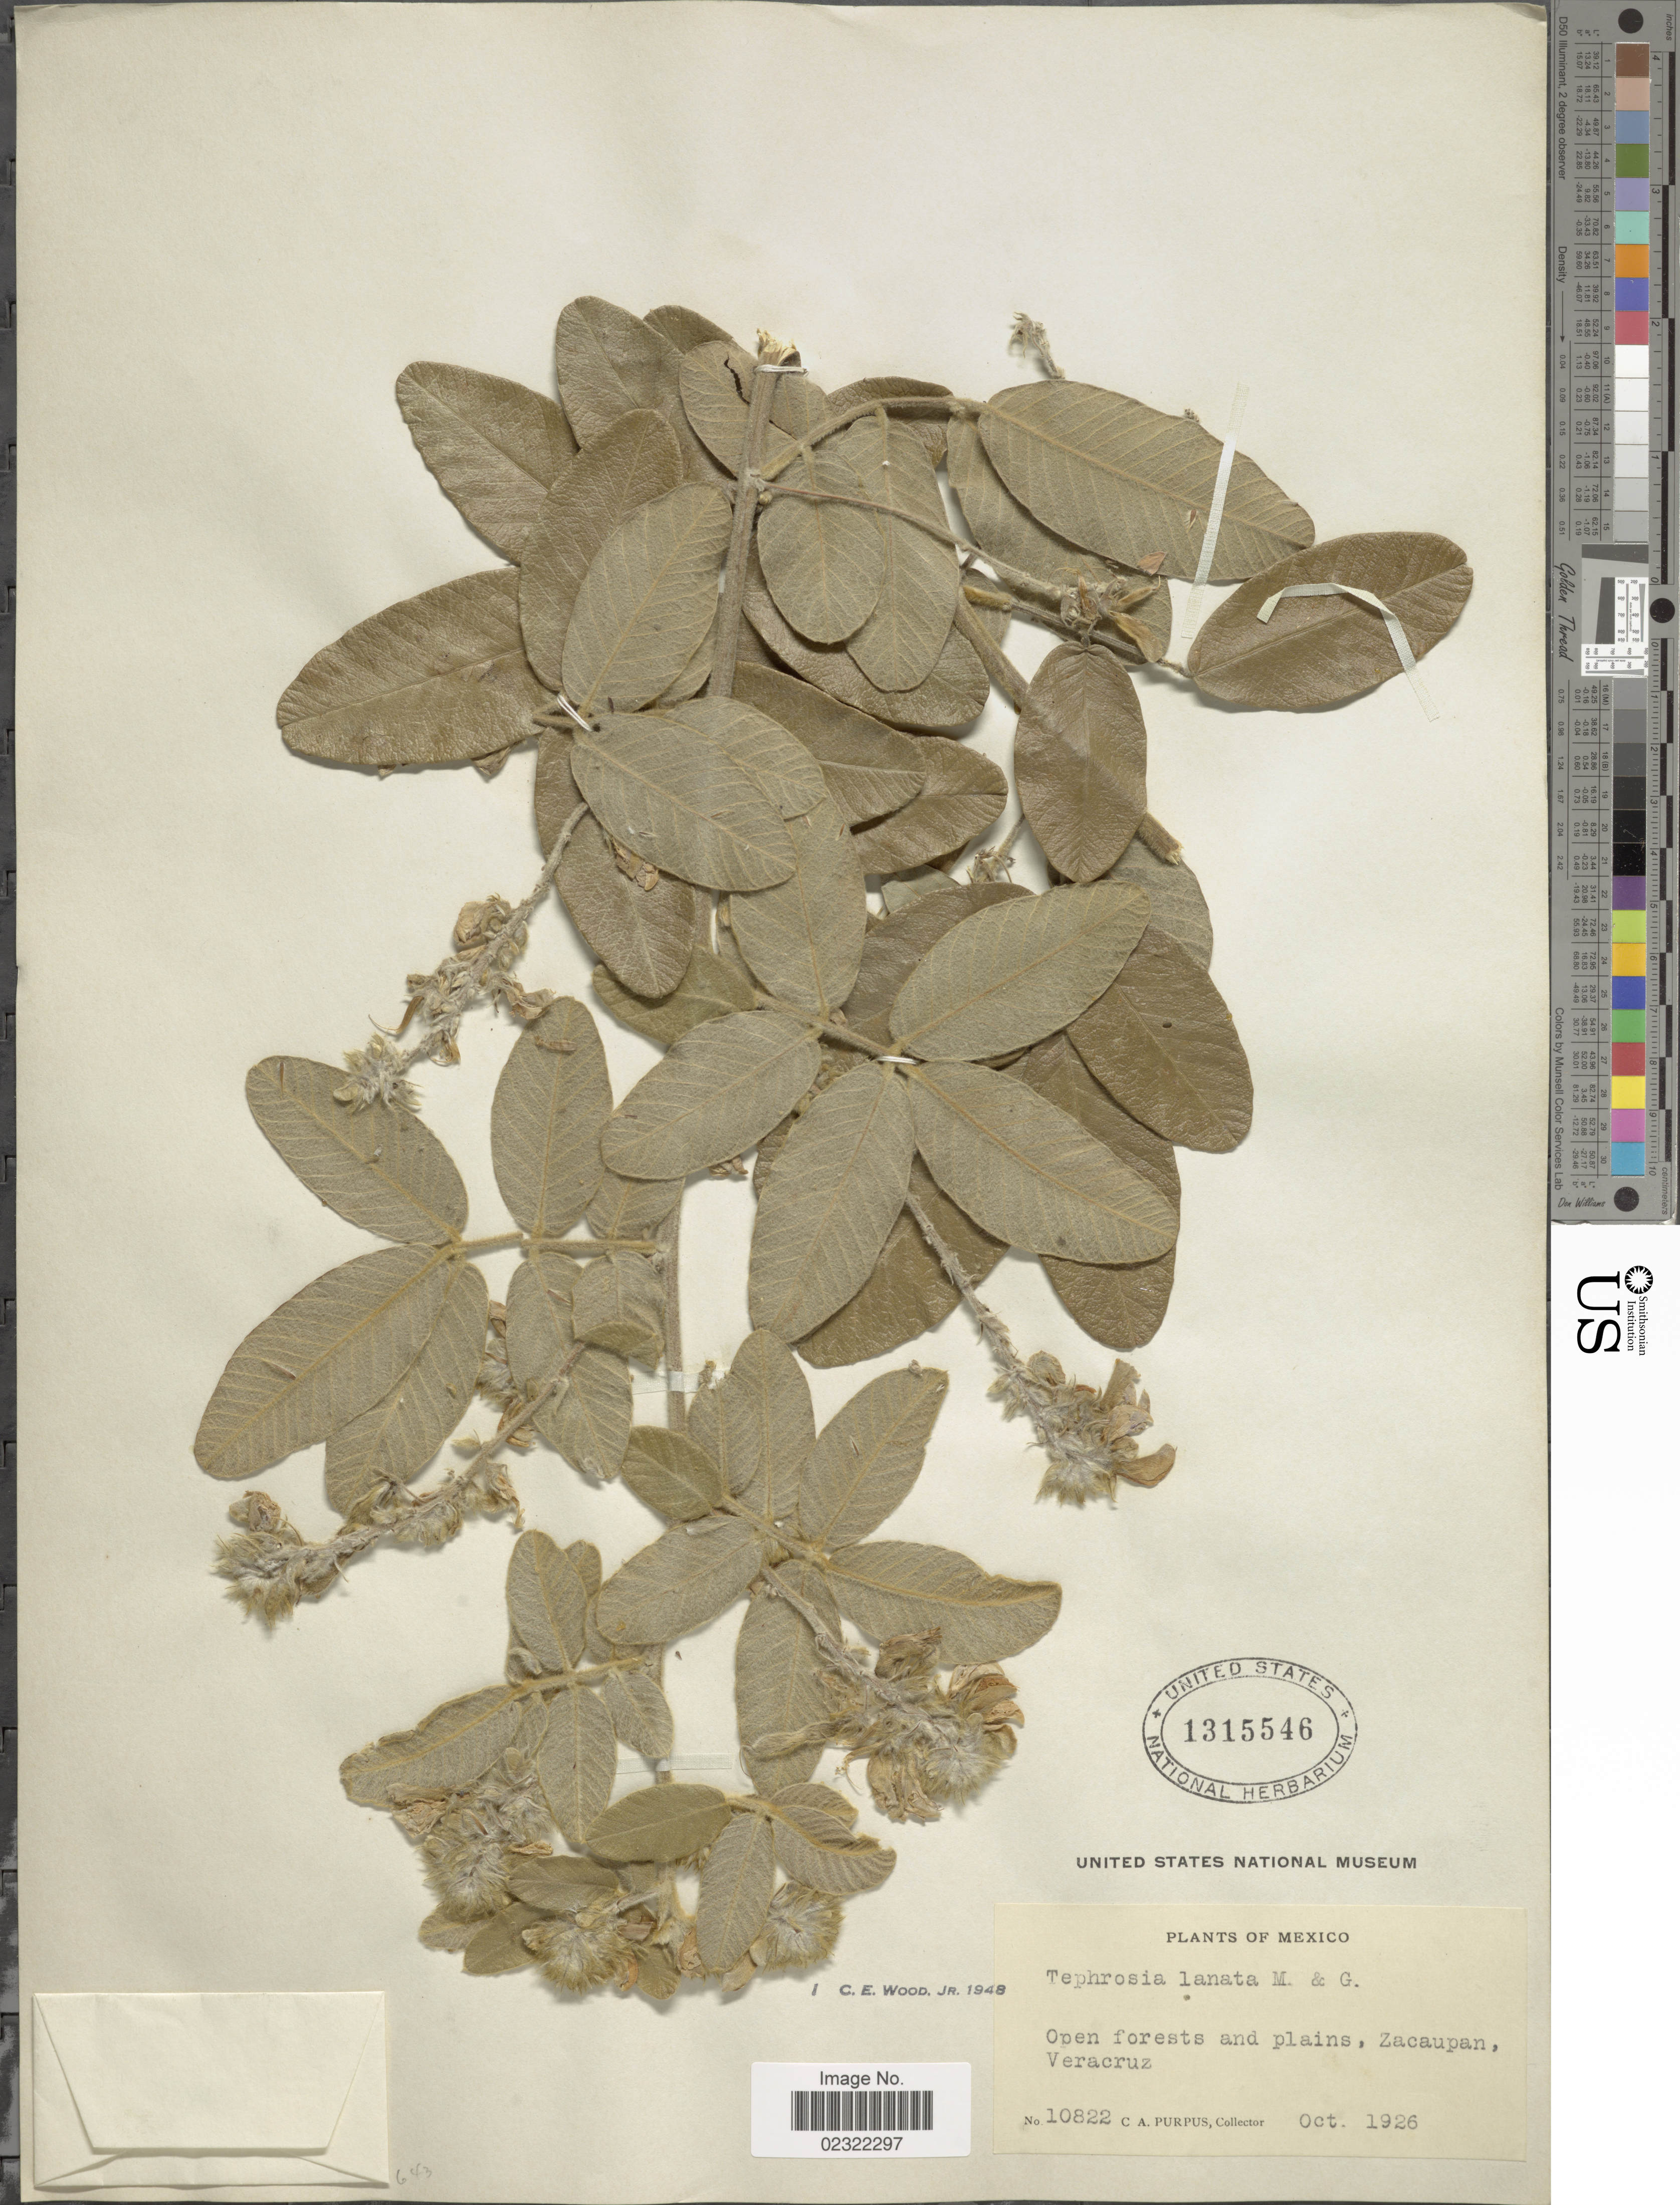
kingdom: Plantae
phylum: Tracheophyta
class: Magnoliopsida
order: Fabales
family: Fabaceae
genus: Tephrosia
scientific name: Tephrosia lanata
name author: M. Martens & Galeotti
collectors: C. A. Purpus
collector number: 10822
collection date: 1926-10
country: Mexico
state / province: Veracruz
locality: Mexico, Open Forests and plains, Zacaupan, Veracruz.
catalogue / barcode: US 1315546